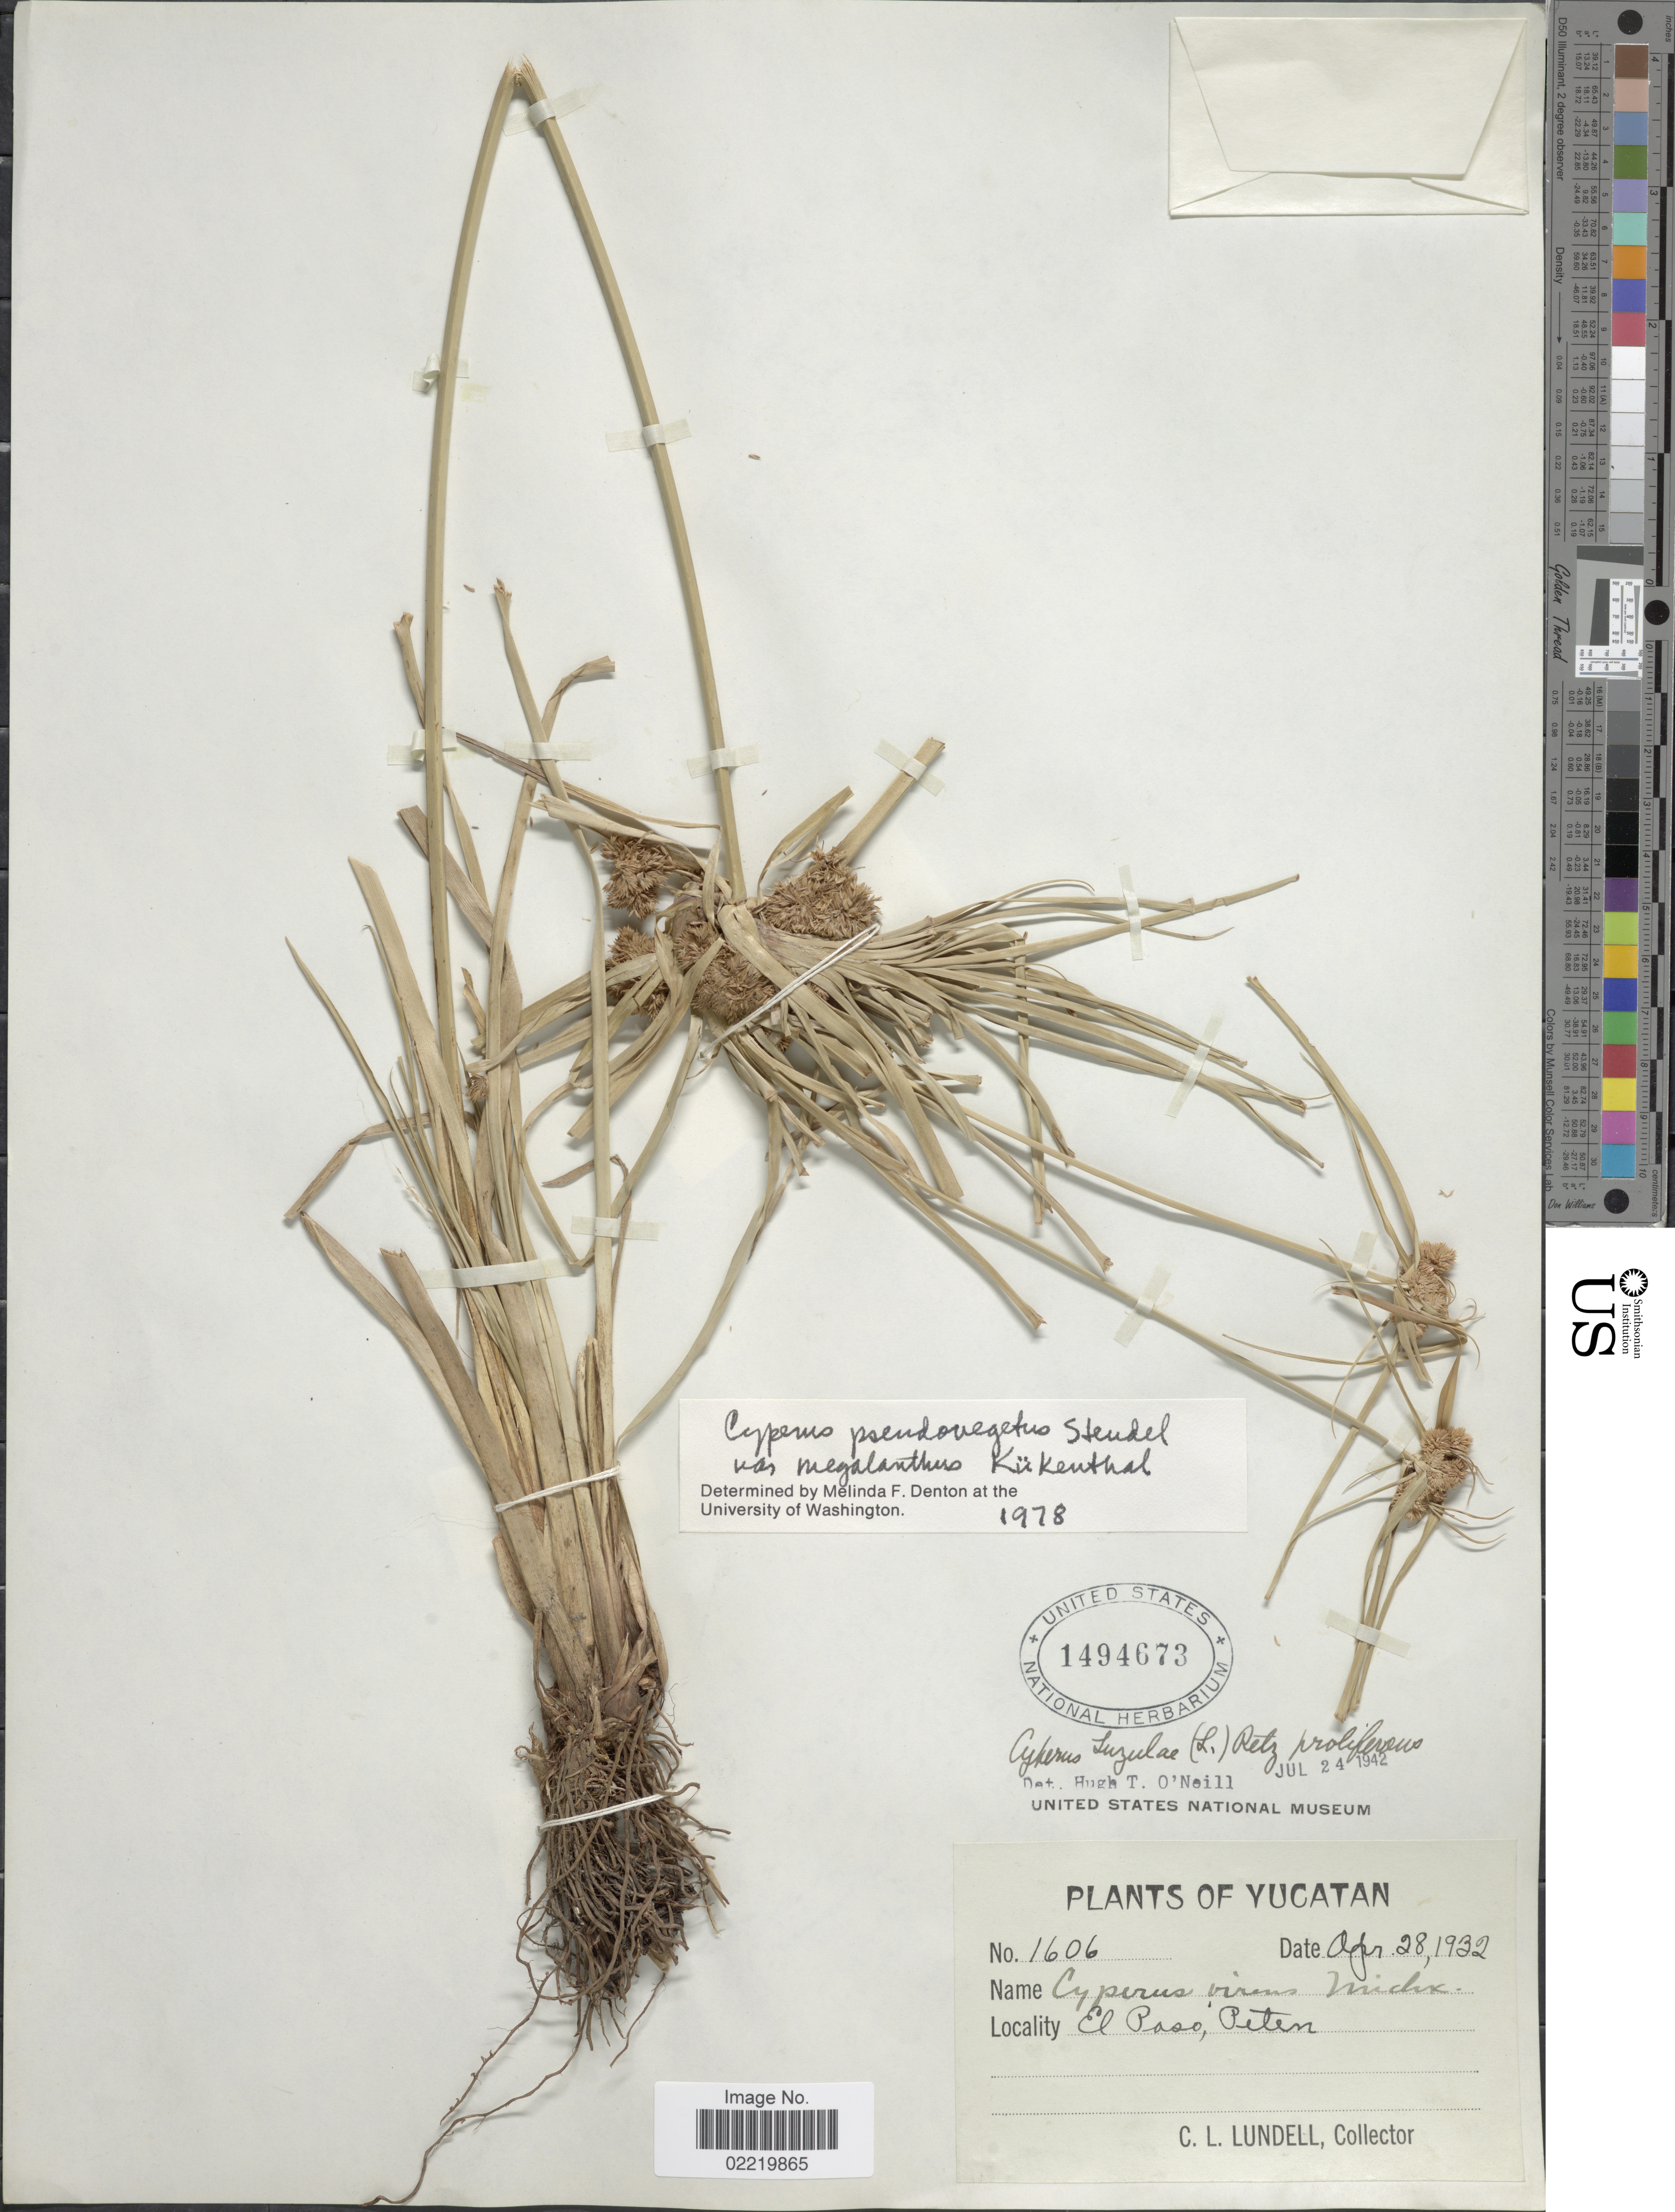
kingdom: Plantae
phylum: Tracheophyta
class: Liliopsida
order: Poales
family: Cyperaceae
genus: Cyperus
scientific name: Cyperus pseudovegetus var. megalanthus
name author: Kük. in Engl.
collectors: C. L. Lundell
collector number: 1606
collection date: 1932-04-28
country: Mexico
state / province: Yucatán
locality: El Paso, Peten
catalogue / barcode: US 1494673